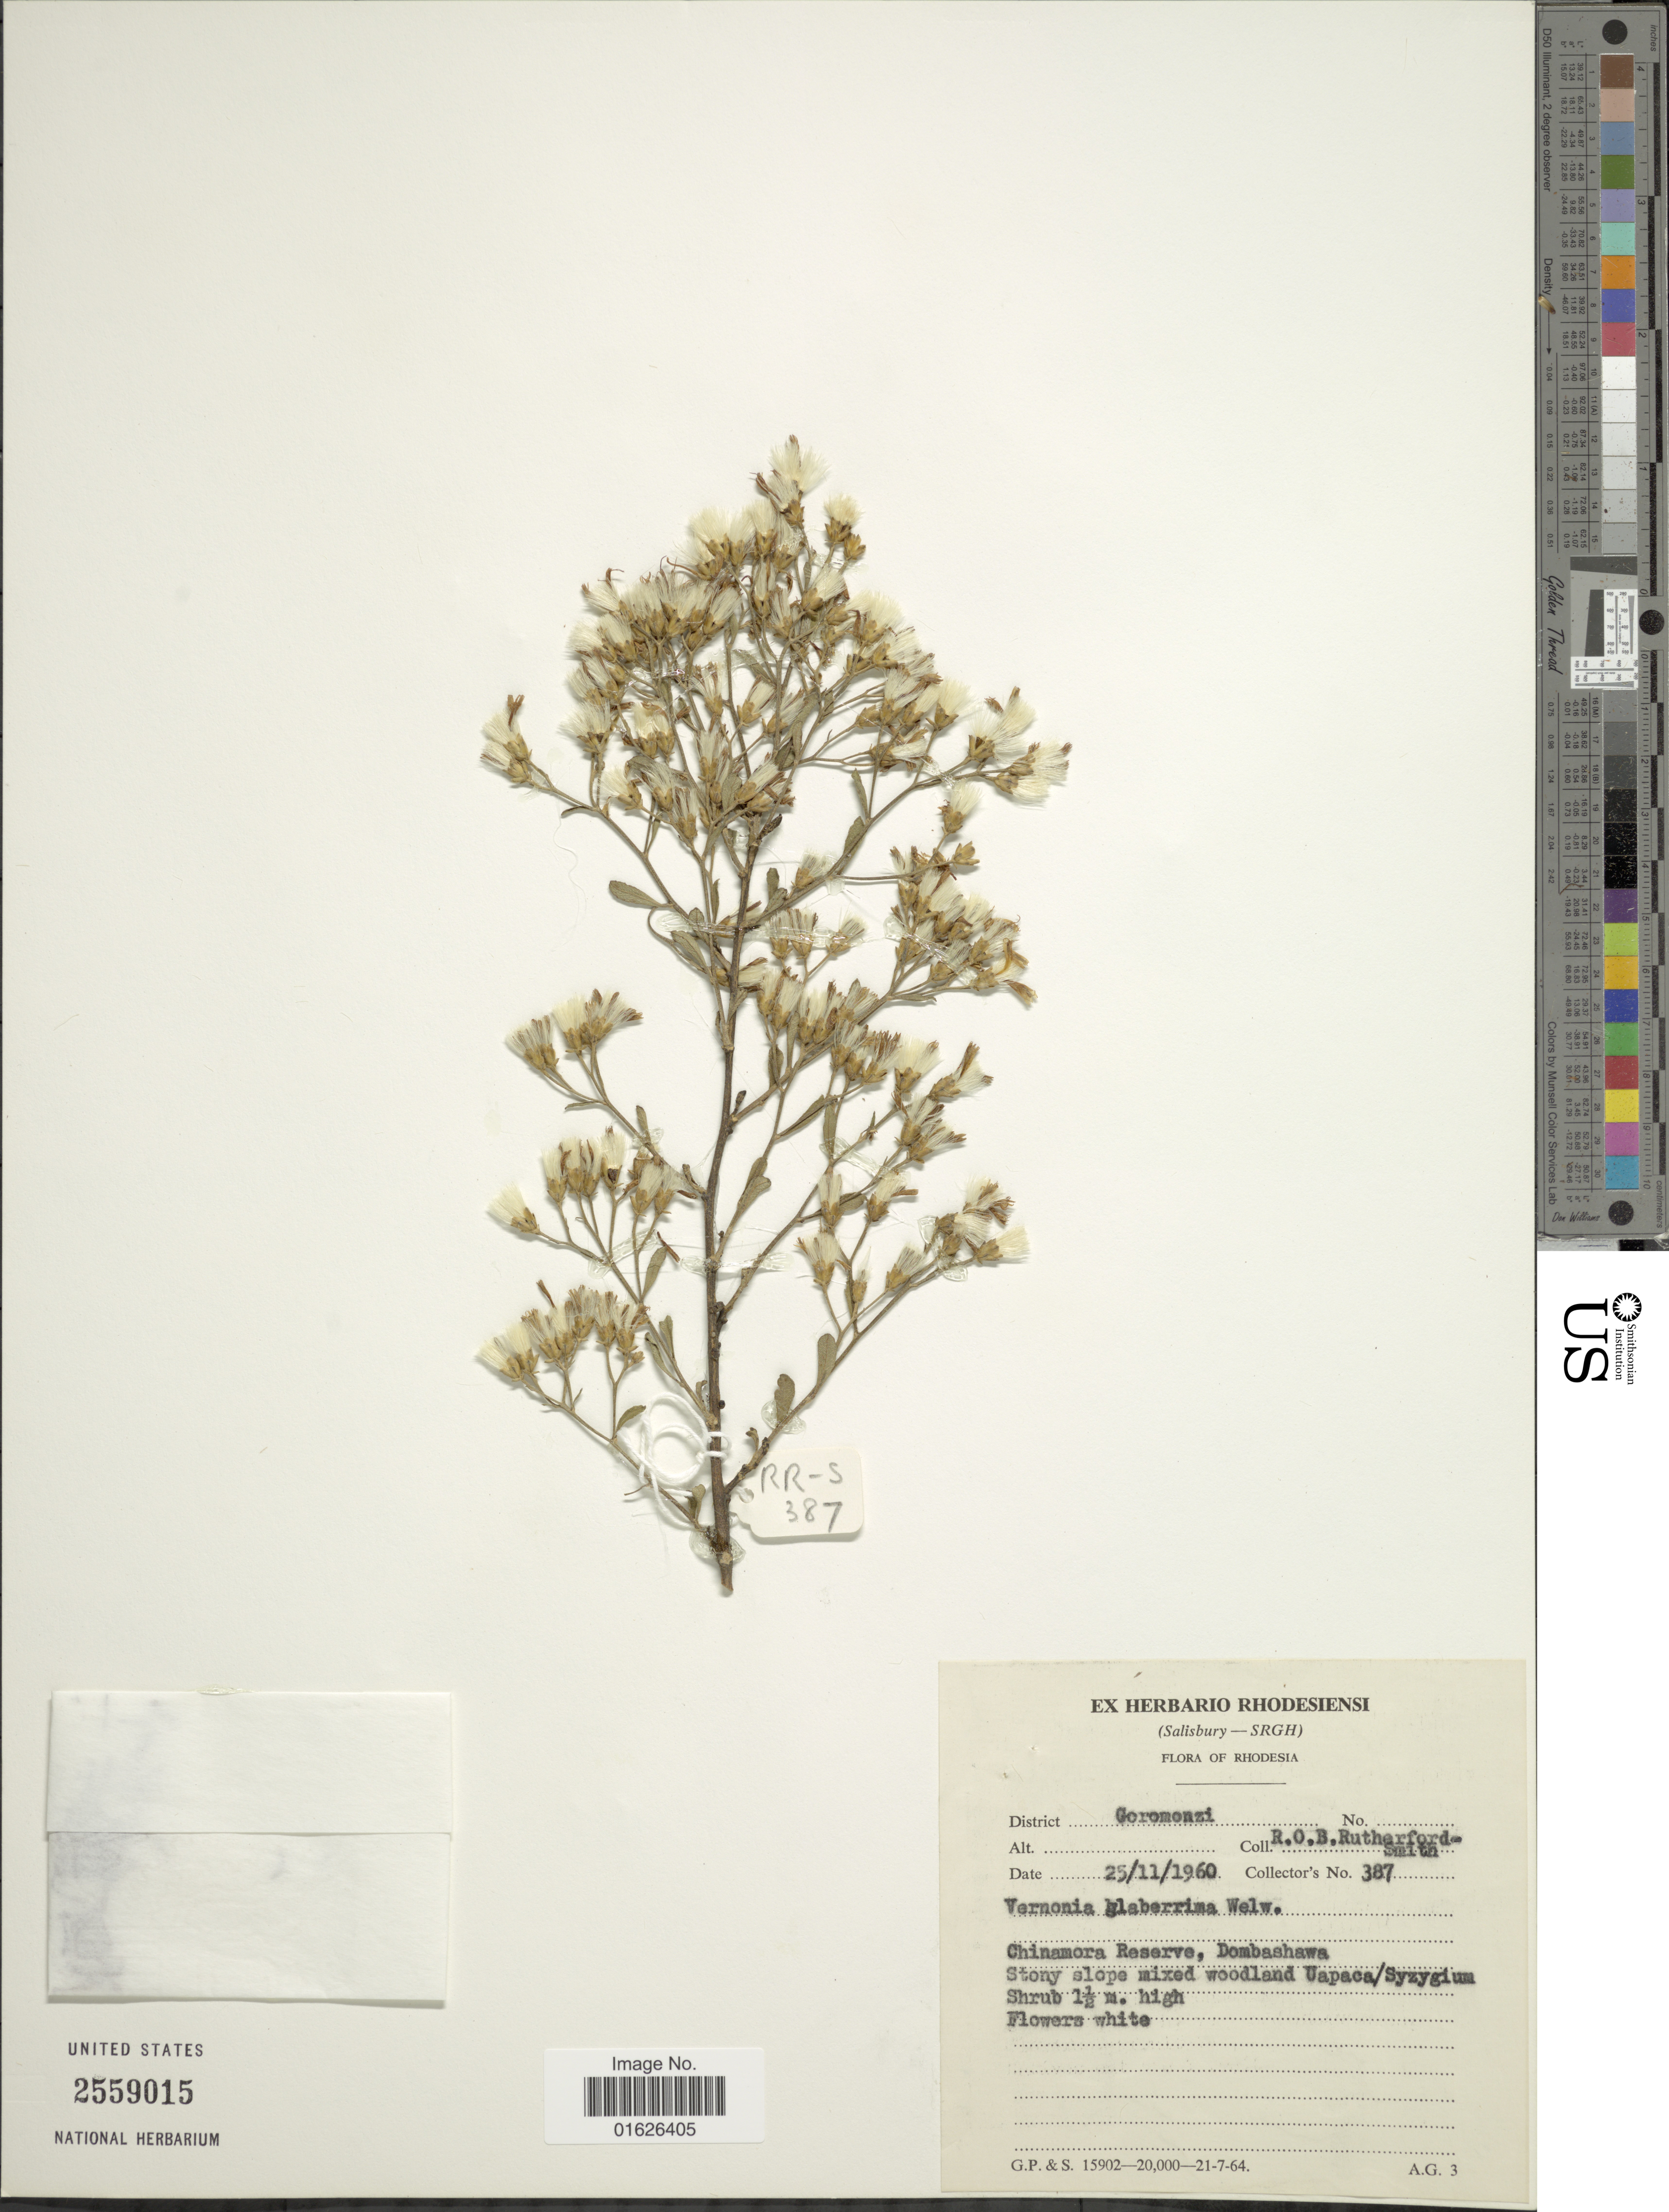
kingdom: Plantae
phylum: Tracheophyta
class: Magnoliopsida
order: Asterales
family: Asteraceae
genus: Gymnanthemum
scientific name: Gymnanthemum glaberrimum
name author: (Welw. ex O. Hoffm.) H. Rob.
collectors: R. Rutherford-Smith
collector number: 387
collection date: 1960-11-25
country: Zimbabwe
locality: District Geromonzi, Chinamora Reserve, Dombashawa.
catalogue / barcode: US 2559015